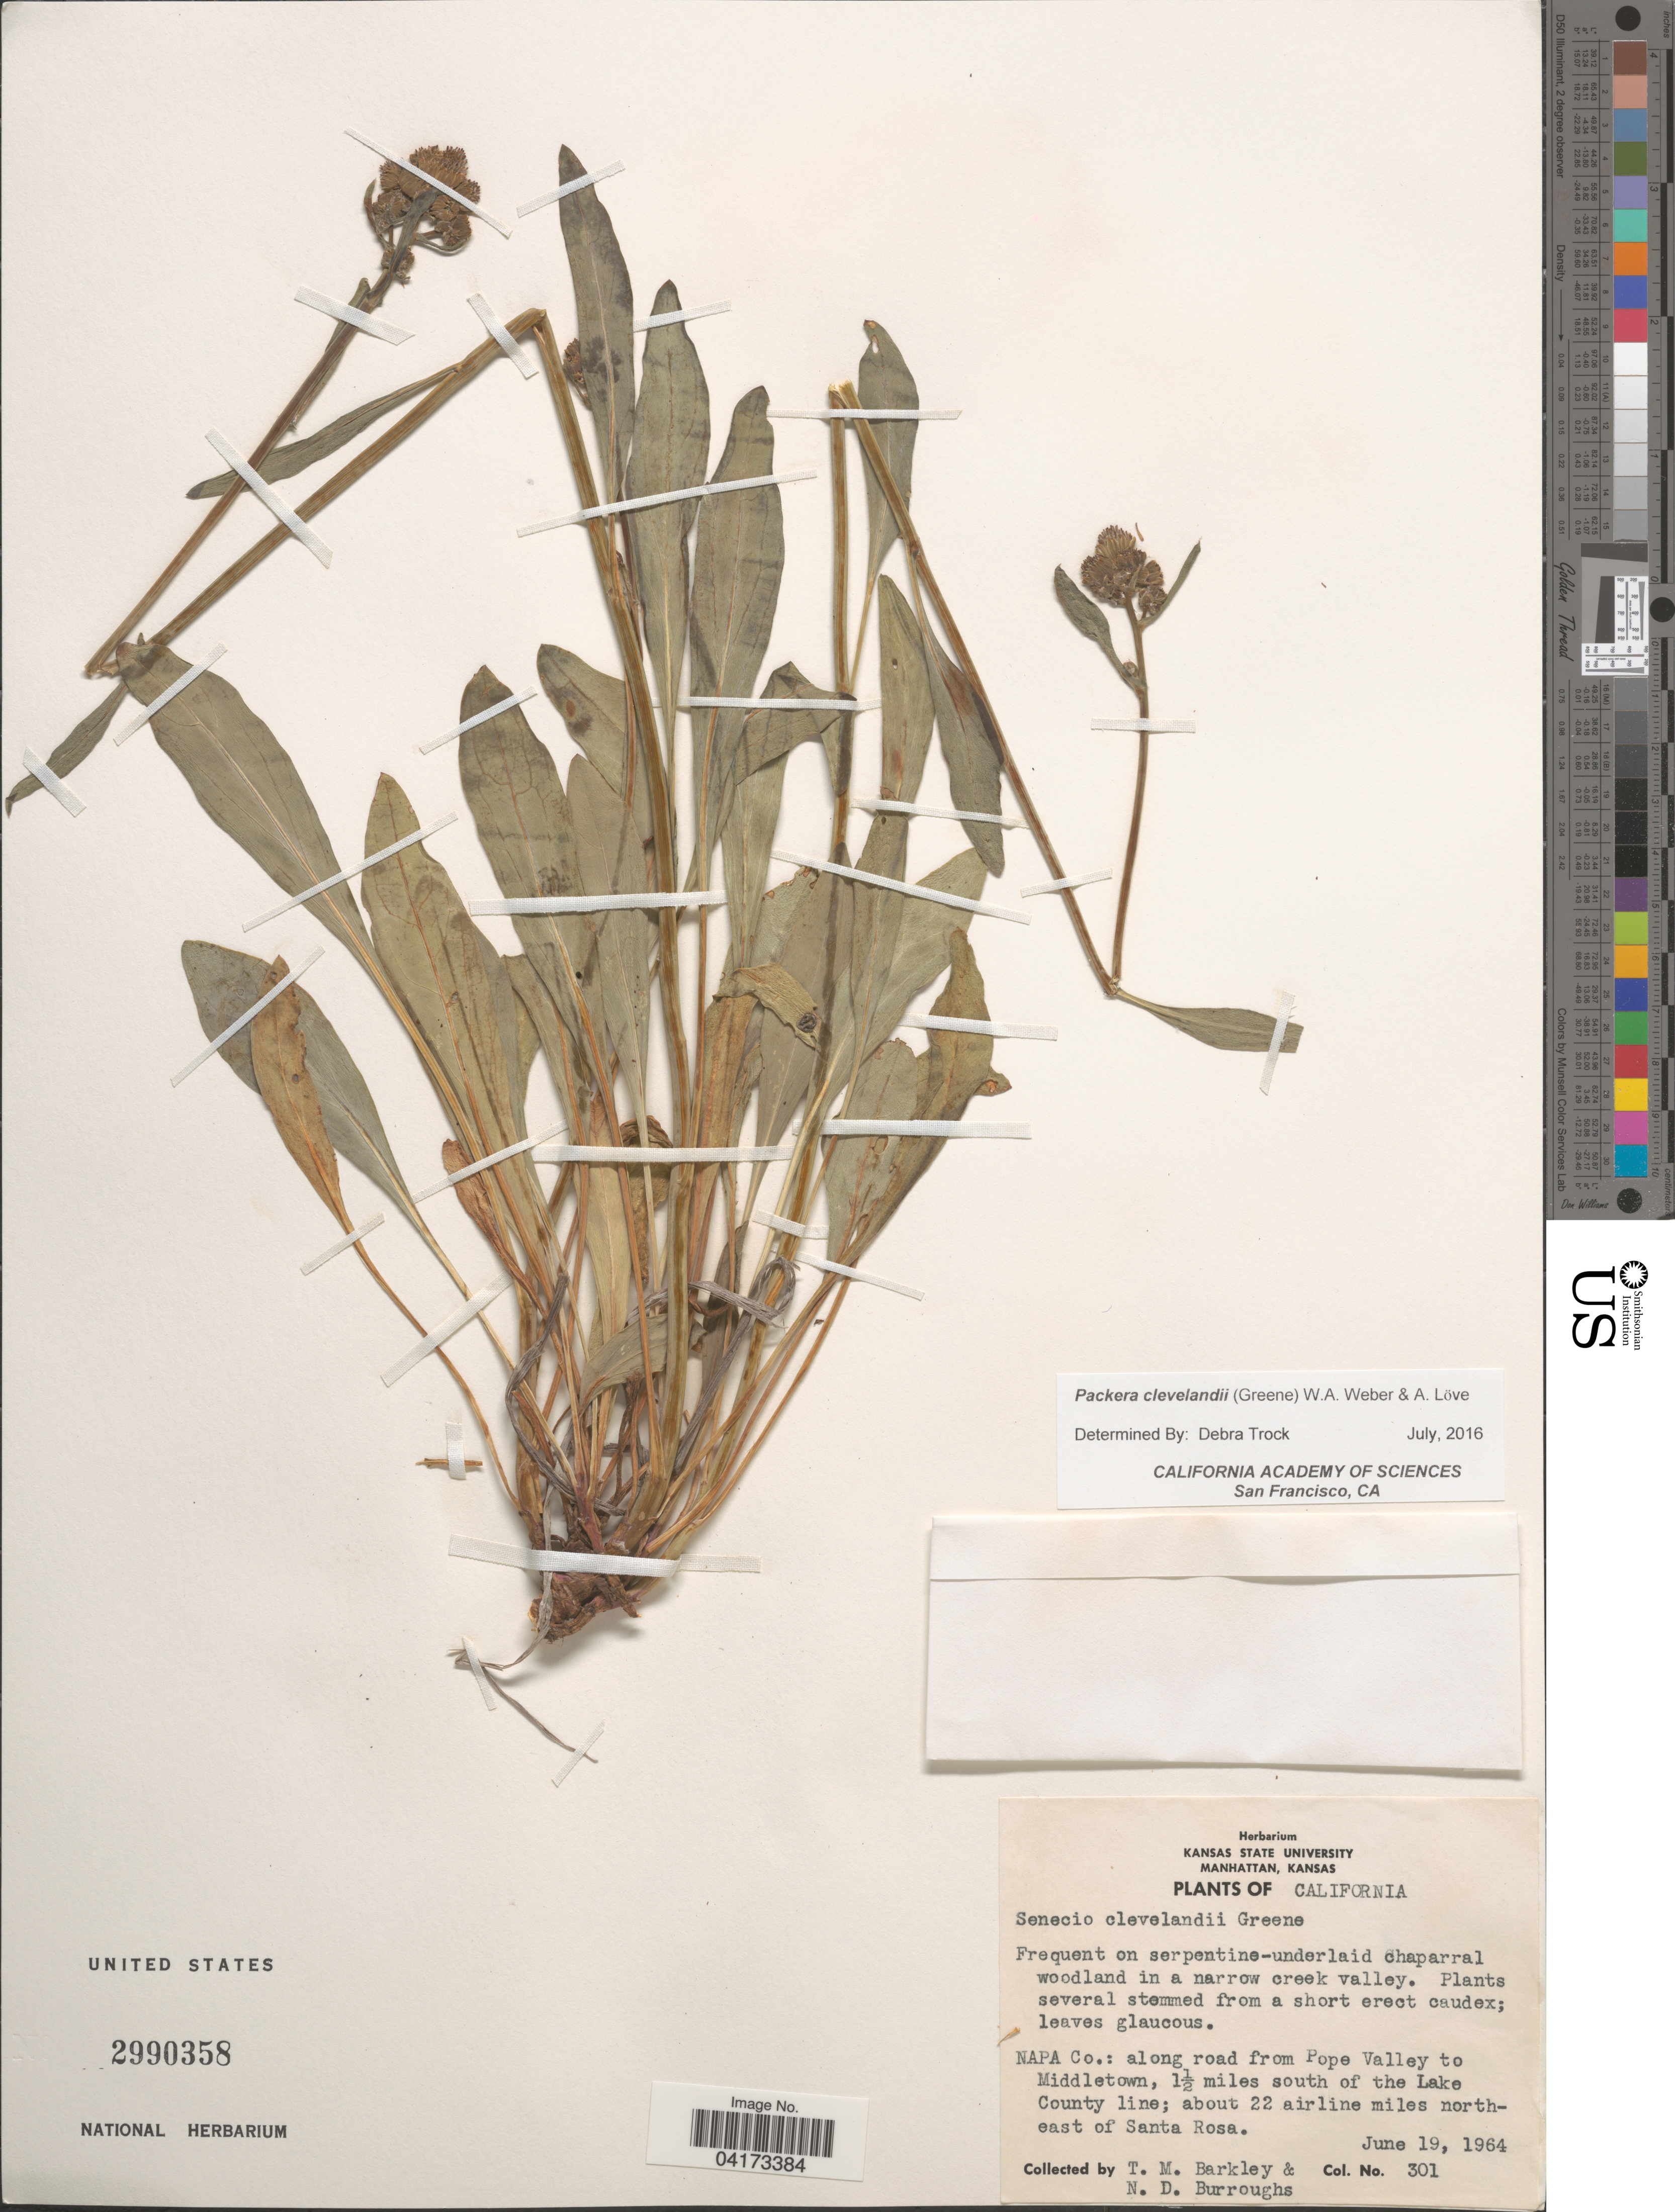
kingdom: Plantae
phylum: Tracheophyta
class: Magnoliopsida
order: Asterales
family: Asteraceae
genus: Packera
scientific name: Packera clevelandii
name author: (Greene) W.A. Weber & Á. Löve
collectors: T. M. Barkley & N. Burroughs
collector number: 301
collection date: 1964-06-19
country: United States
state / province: California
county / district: Napa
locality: Napa Co.: along road from Pope Valley to Middletown, 1½ miles south of the Lake County line; about 22 airline miles northeast of Santa Rosa.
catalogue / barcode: US 2990358